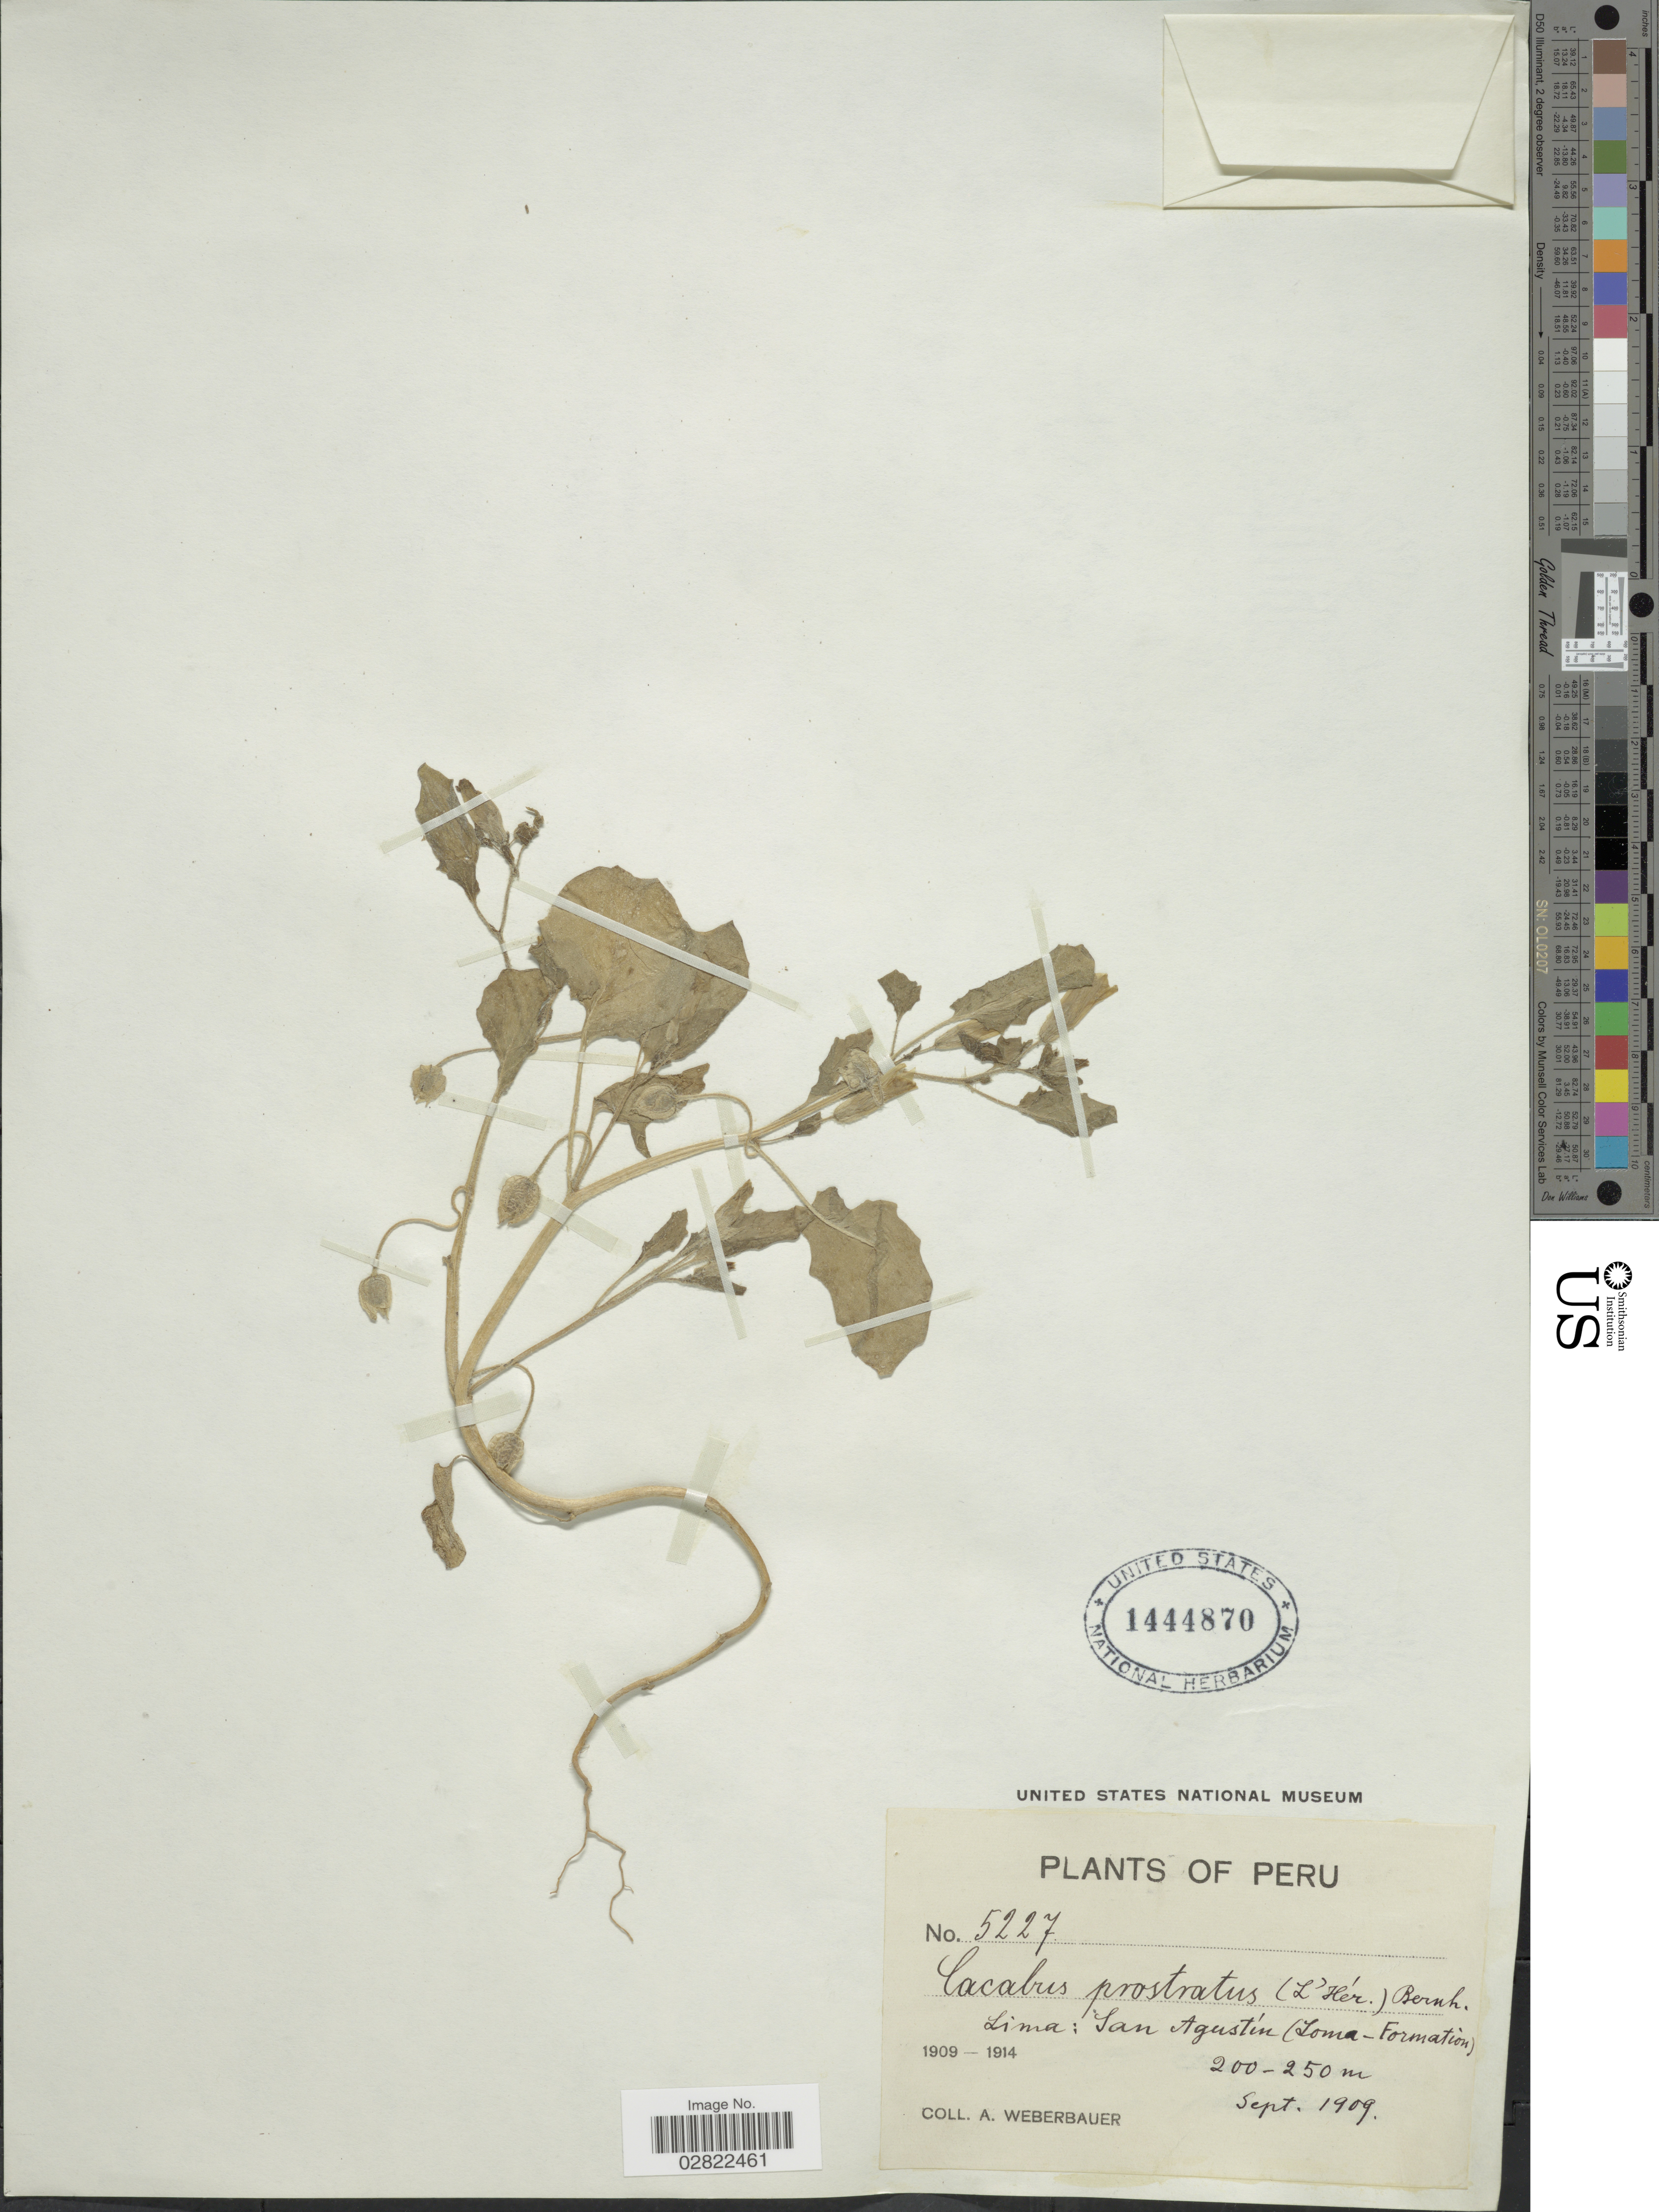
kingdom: Plantae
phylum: Tracheophyta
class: Magnoliopsida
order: Solanales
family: Solanaceae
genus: Exodeconus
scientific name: Exodeconus prostratus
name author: (L'Hér.) Raf.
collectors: A. Weberbauer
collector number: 5227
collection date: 1909-09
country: Peru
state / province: Lima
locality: San Agustín (Loma-Formation).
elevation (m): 200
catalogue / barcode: US 1444870